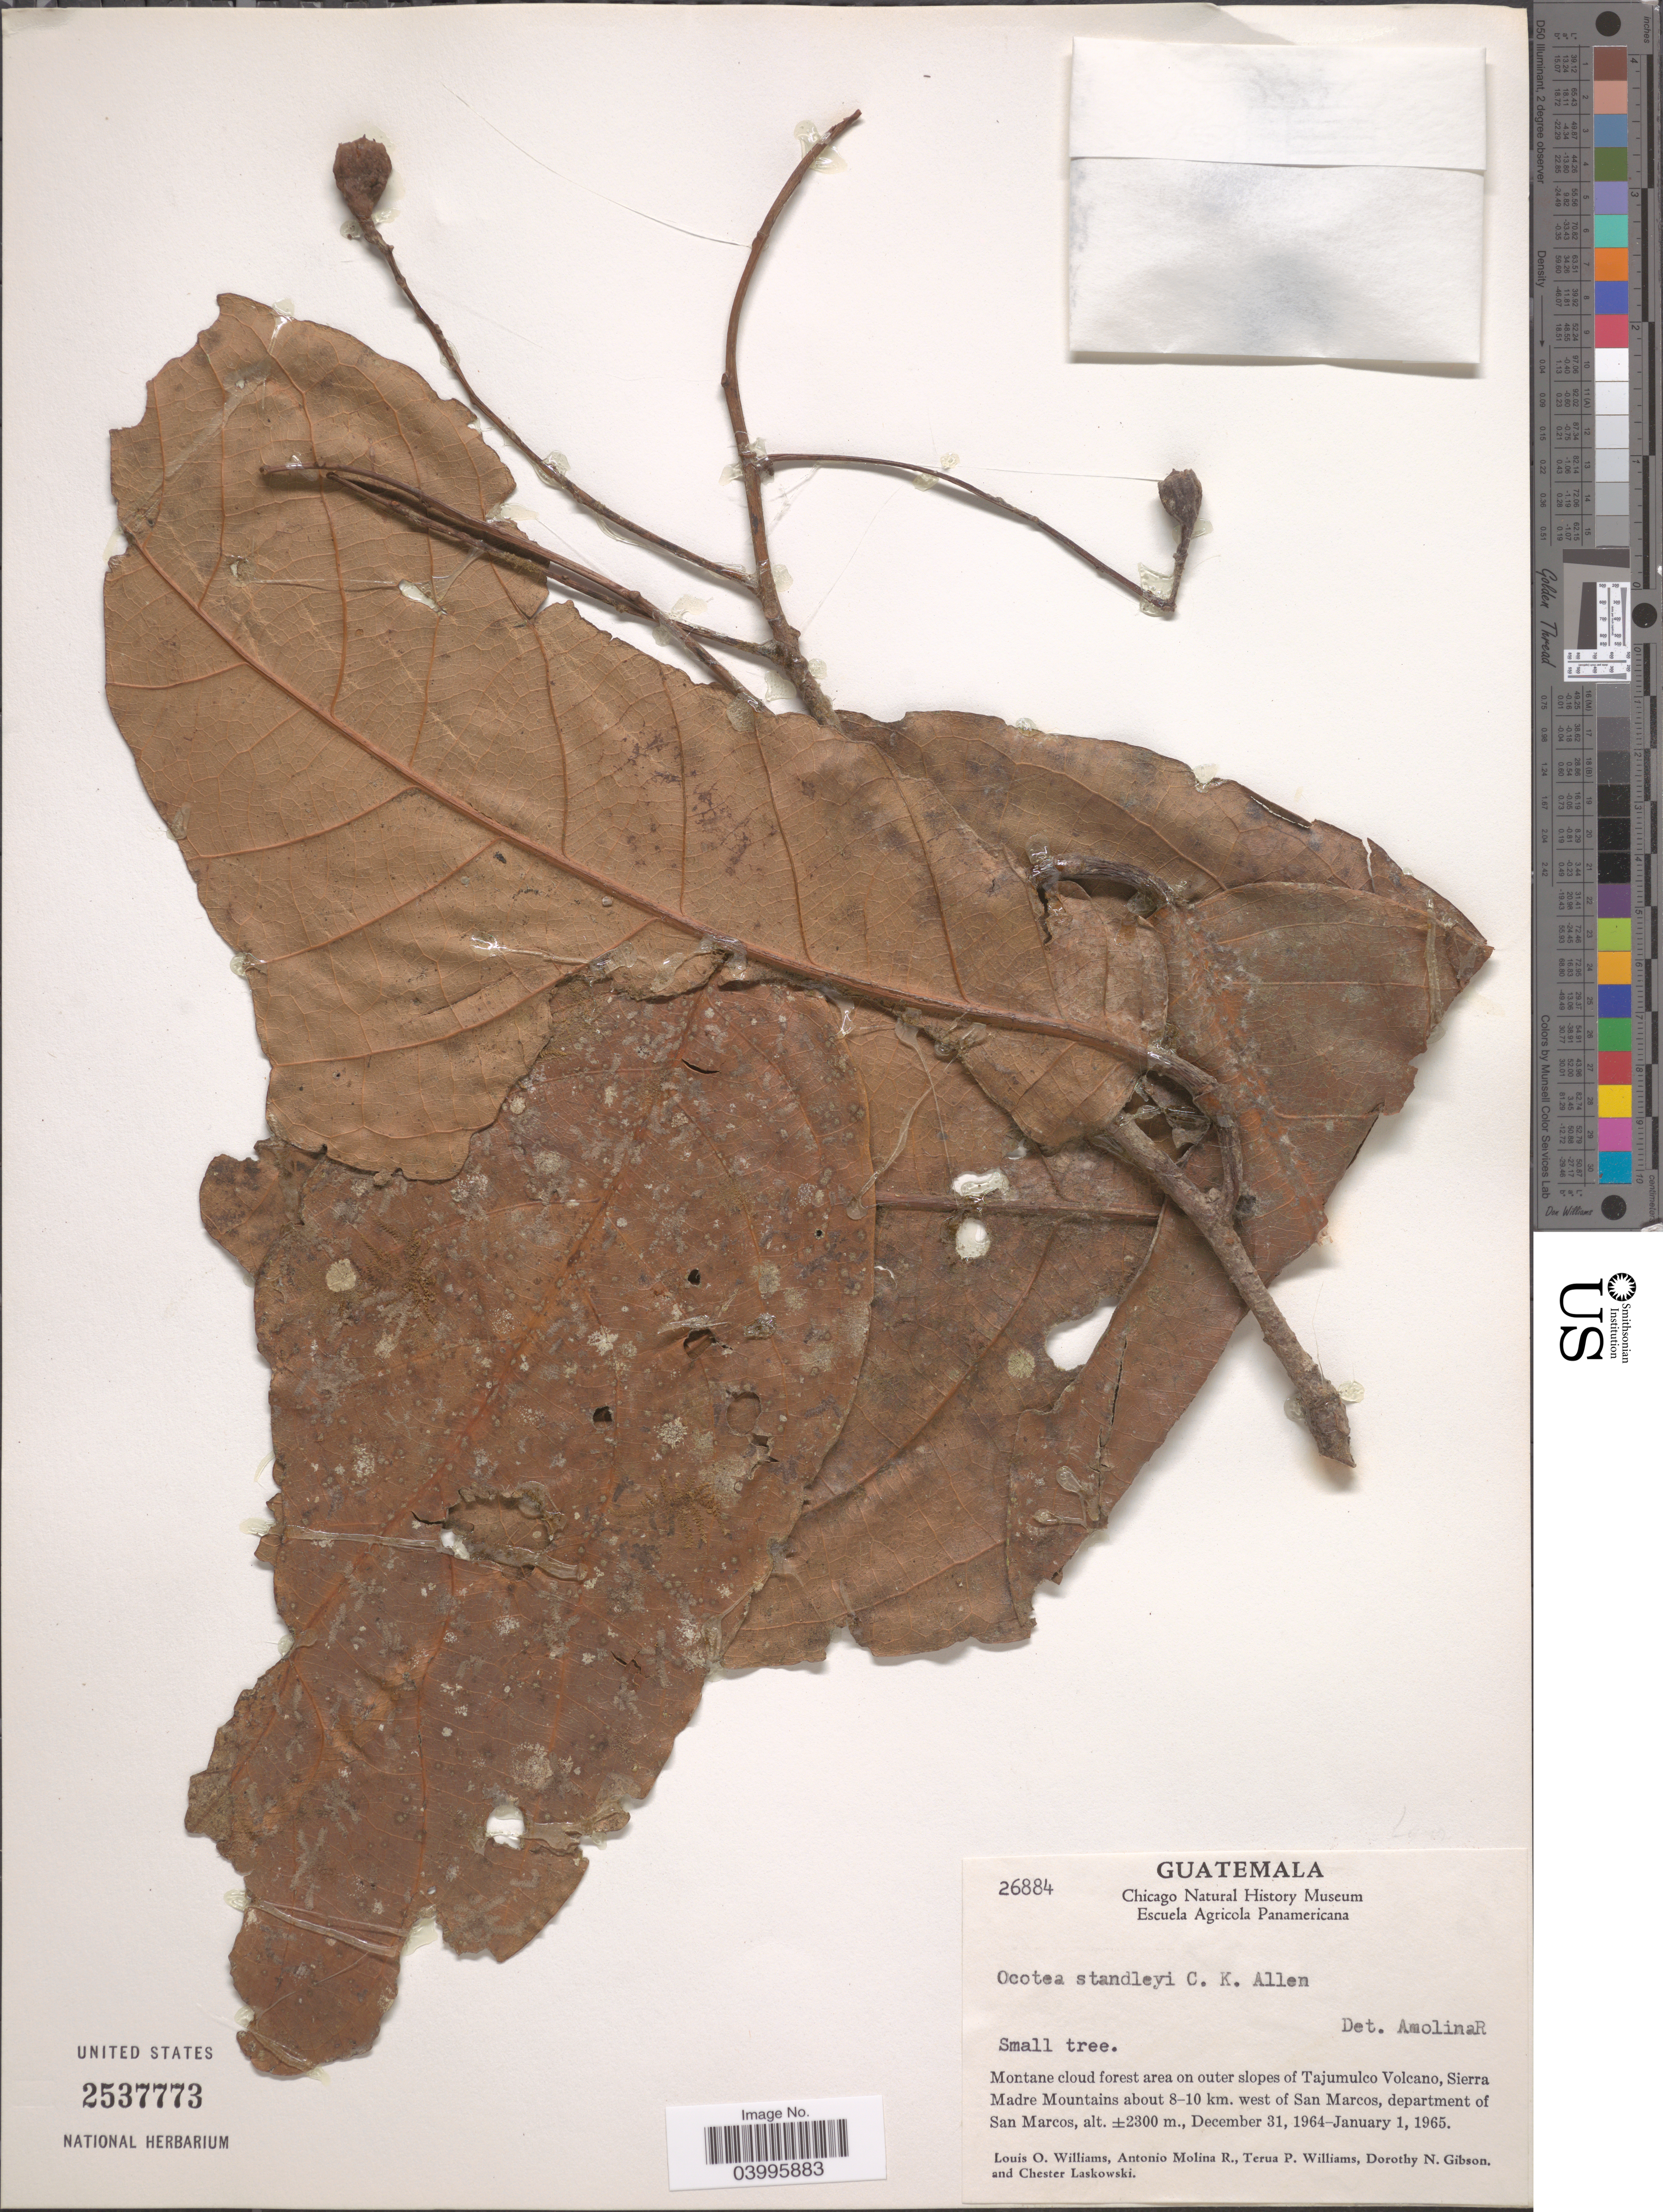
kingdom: Plantae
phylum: Tracheophyta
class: Magnoliopsida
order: Laurales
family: Lauraceae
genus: Ocotea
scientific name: Ocotea standleyi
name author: C.K. Allen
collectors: L. O. Williams, A. Molina R., T. Williams, D. N. Gibson & C. Laskowski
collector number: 26884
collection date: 1964-12-31/1965-01-01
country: Guatemala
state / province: San Marcos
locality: On outer slopes of Tajumulco Volcano, Sierra Madre Mountains about 8-10 km. west of San Marcos, department of San Marcos.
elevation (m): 2300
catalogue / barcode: US 2537773